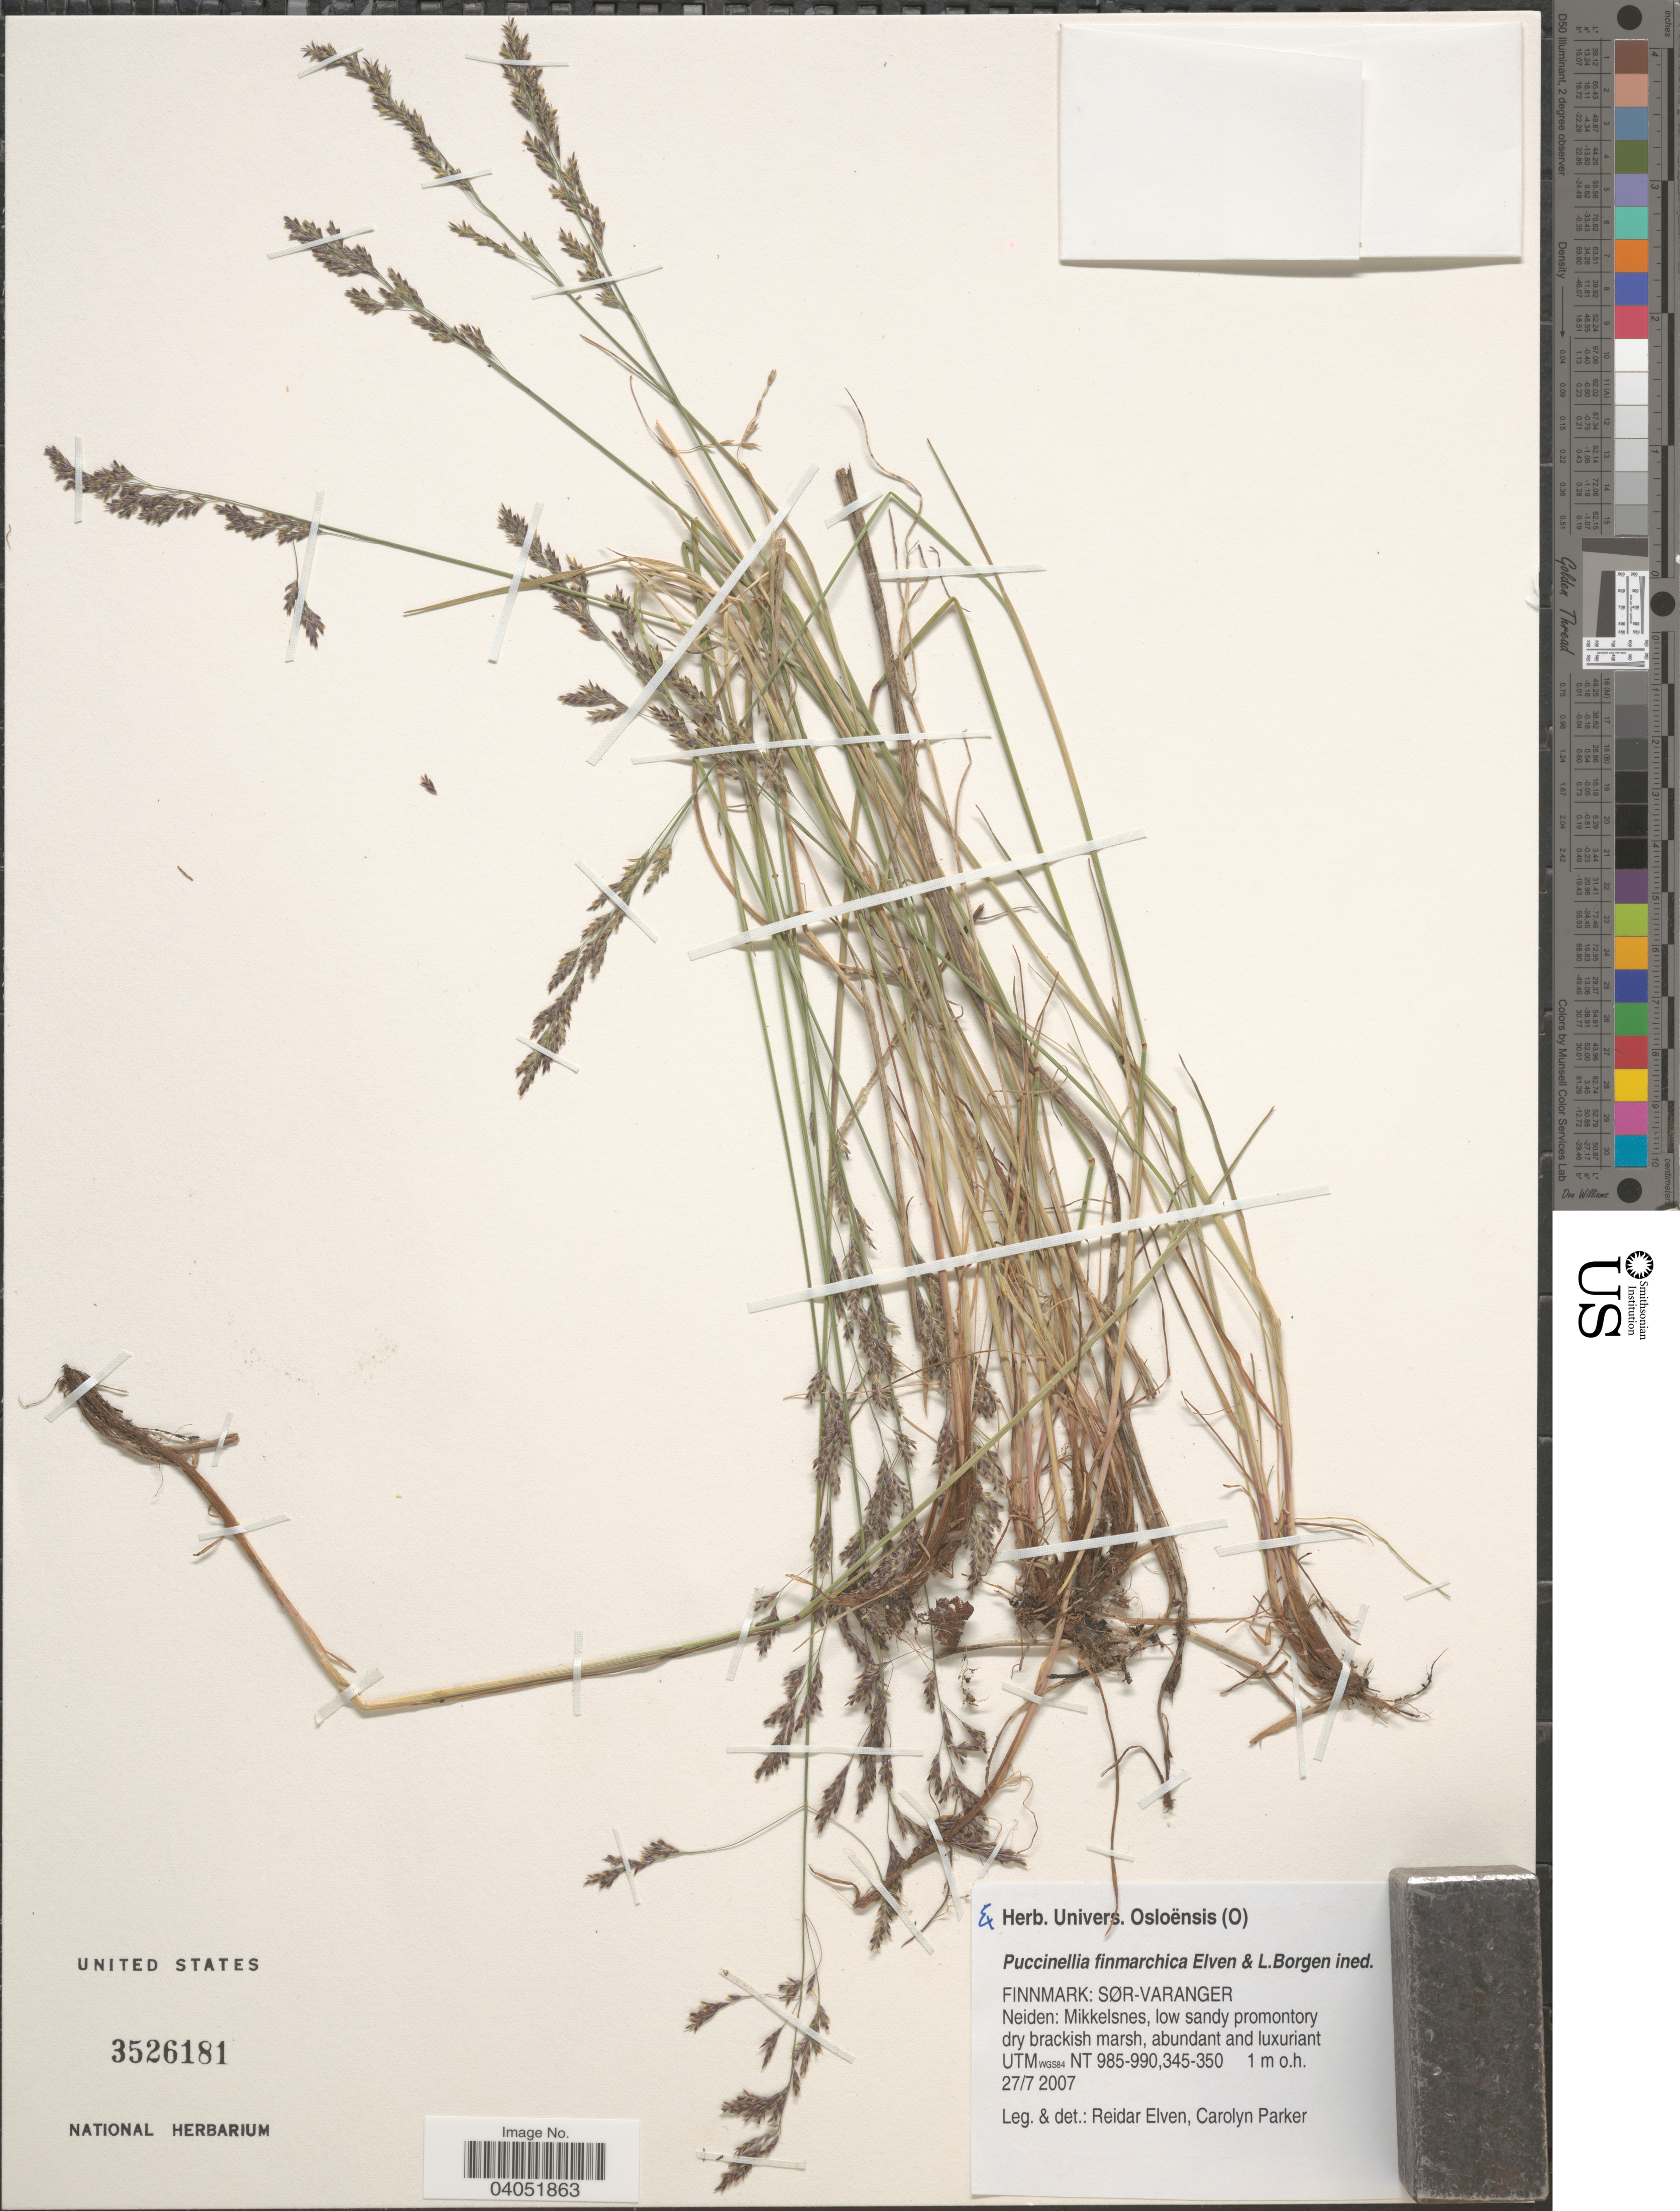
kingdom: Plantae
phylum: Tracheophyta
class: Liliopsida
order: Poales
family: Poaceae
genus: Puccinellia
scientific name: Puccinellia finmarchica ined.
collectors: R. Elven & C. Parker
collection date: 2007-07-27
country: Norway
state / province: Finnmark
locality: Sør-Varanger. Neiden: Mikkelsnes. UTM WGS84 NT 985-990.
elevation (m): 345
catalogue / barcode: US 3526181